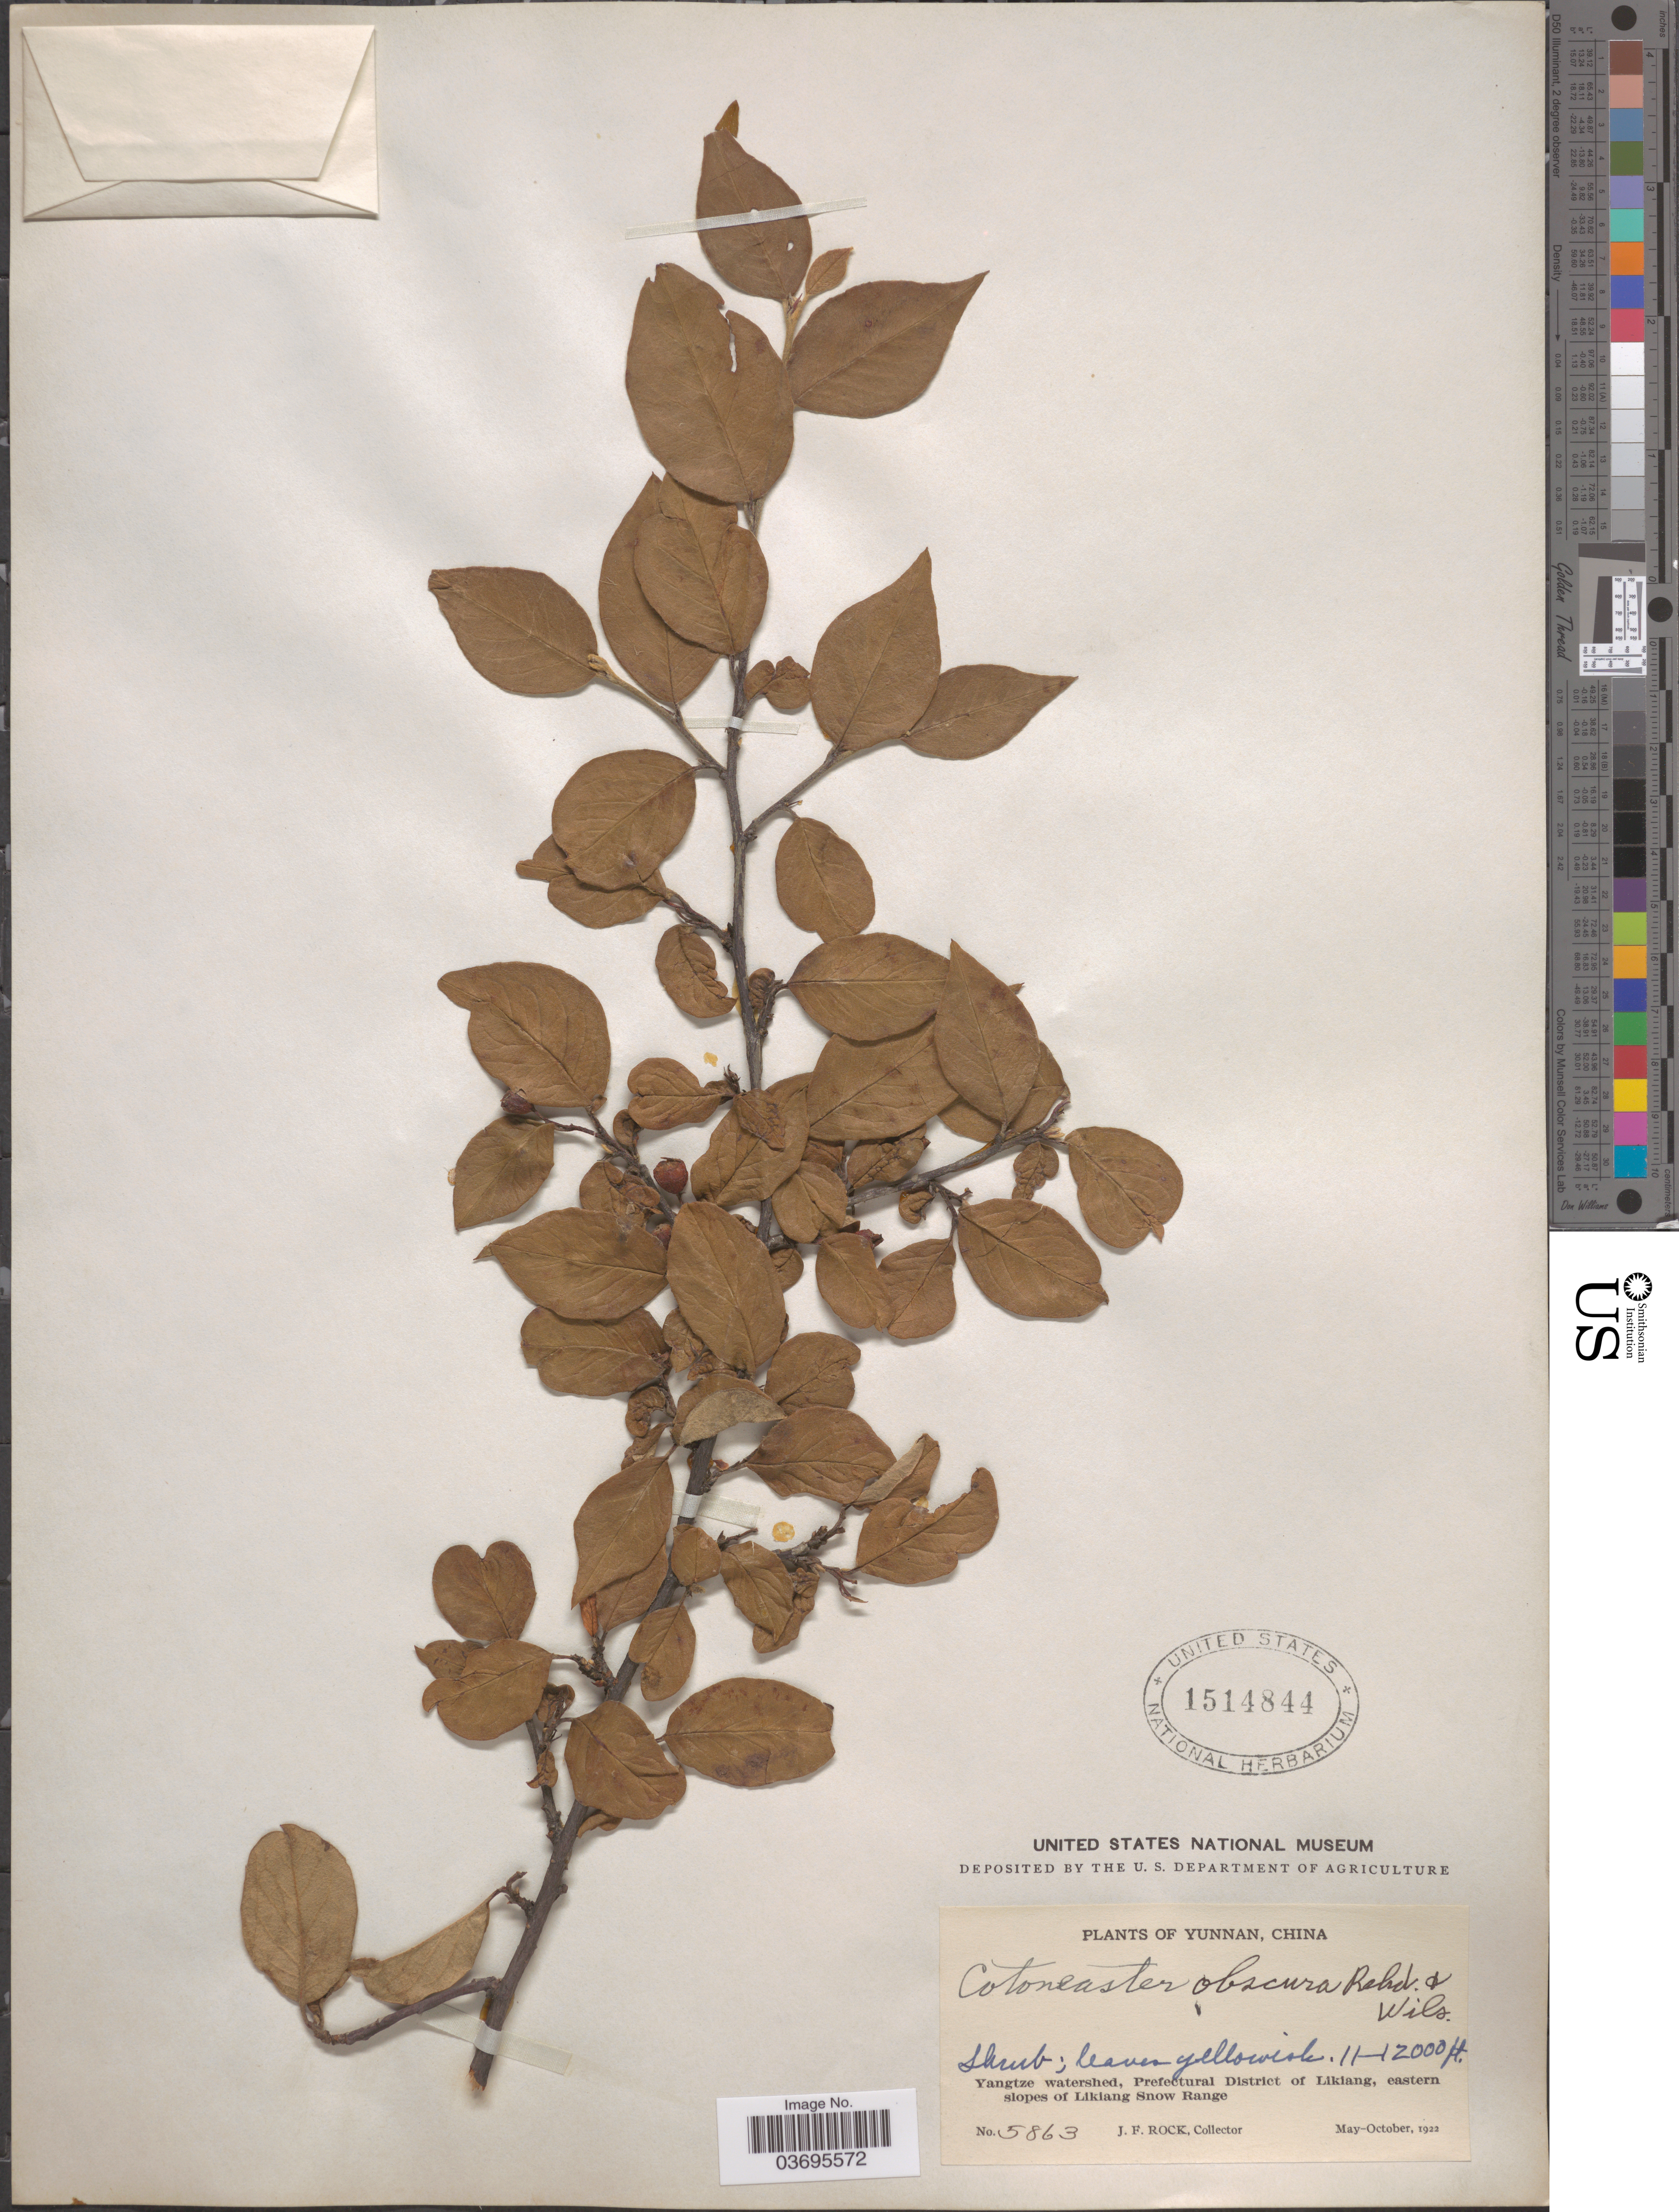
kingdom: Plantae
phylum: Tracheophyta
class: Magnoliopsida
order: Rosales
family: Rosaceae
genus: Cotoneaster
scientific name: Cotoneaster obscura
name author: Rehder & E.H. Wilson in Sarg.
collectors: J. Rock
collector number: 5863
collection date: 1922-05/1922-10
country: China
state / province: Yunnan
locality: Yangtze watershed, Prefectural District of Likiang, eastern slopes of Likiang Snow Range.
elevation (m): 3353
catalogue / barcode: US 1514844